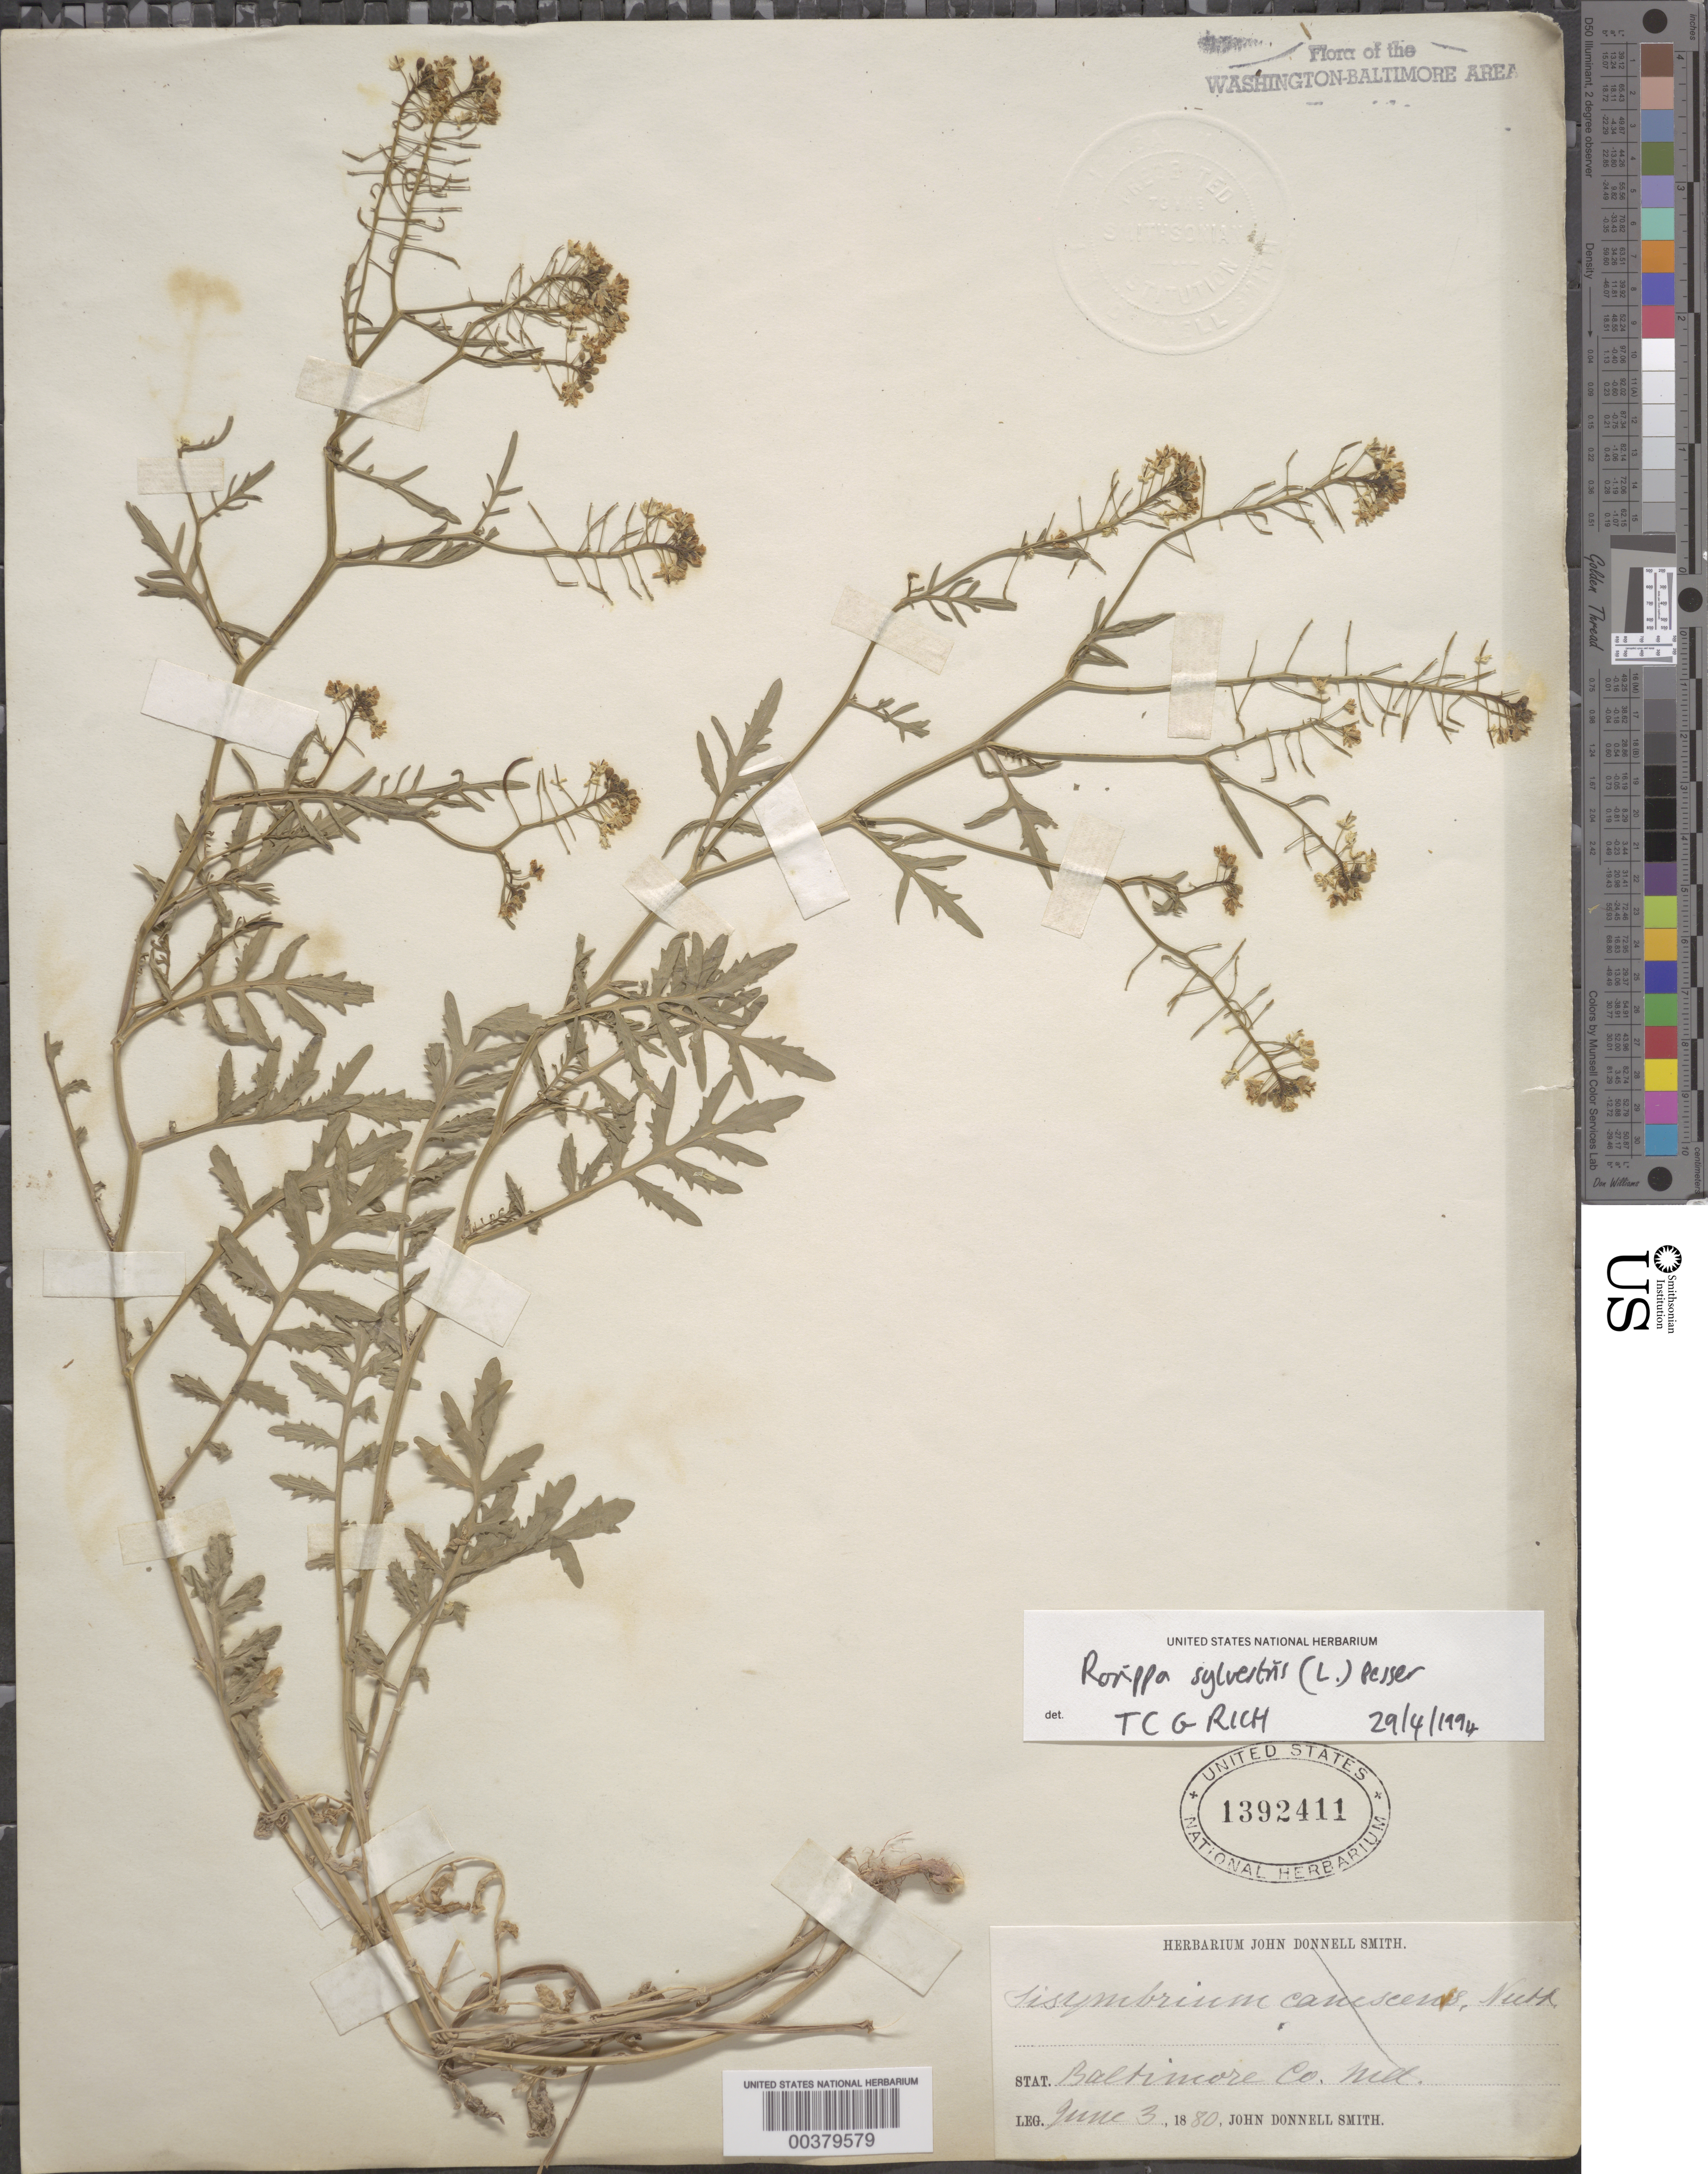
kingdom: Plantae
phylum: Tracheophyta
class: Magnoliopsida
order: Brassicales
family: Brassicaceae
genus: Rorippa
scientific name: Rorippa sylvestris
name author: (L.) Besser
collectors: J. Donnell Smith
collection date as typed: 03 Jun 1880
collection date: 1880-06-03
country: United States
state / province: Maryland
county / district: Baltimore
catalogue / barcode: US 1392411